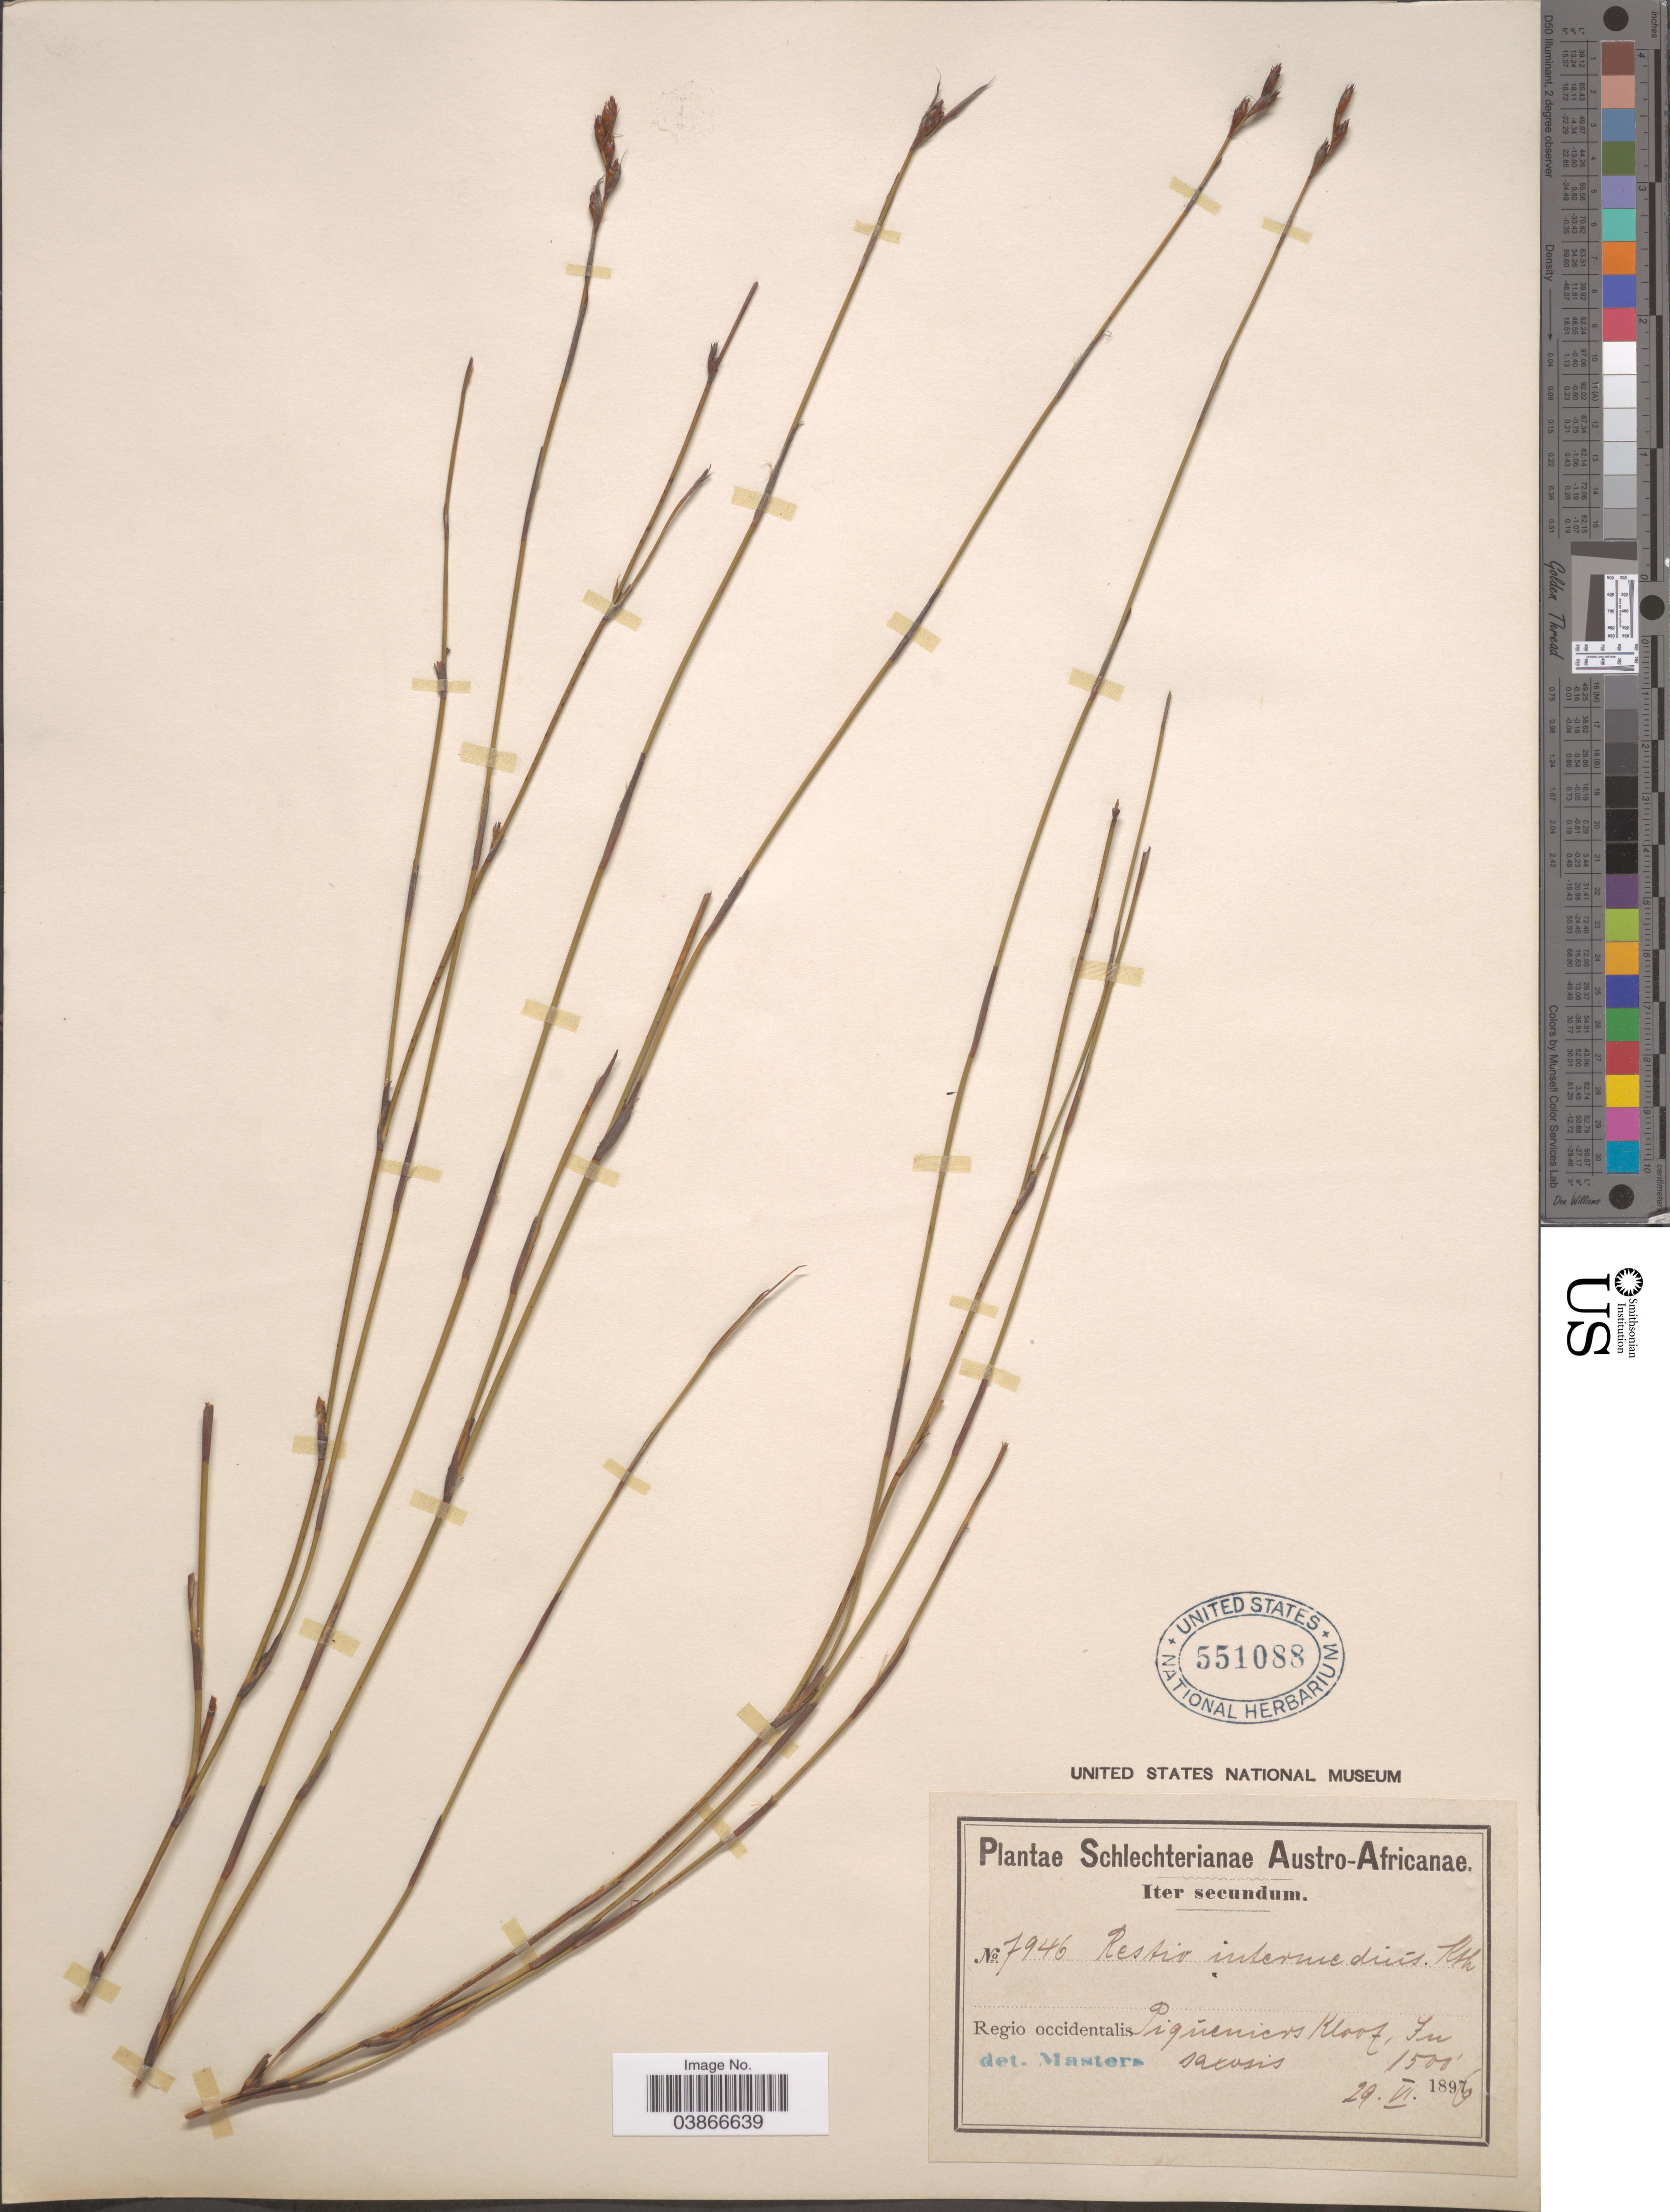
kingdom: Plantae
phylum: Tracheophyta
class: Liliopsida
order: Poales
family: Restionaceae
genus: Restio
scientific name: Restio intermedius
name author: Steud.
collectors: Schlechter, --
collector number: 7946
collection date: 1896-06-29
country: South Africa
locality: Austro-Africanae. Regio occidentalis Piqúeniers Kloof, In saxosis.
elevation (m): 457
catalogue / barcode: US 551088